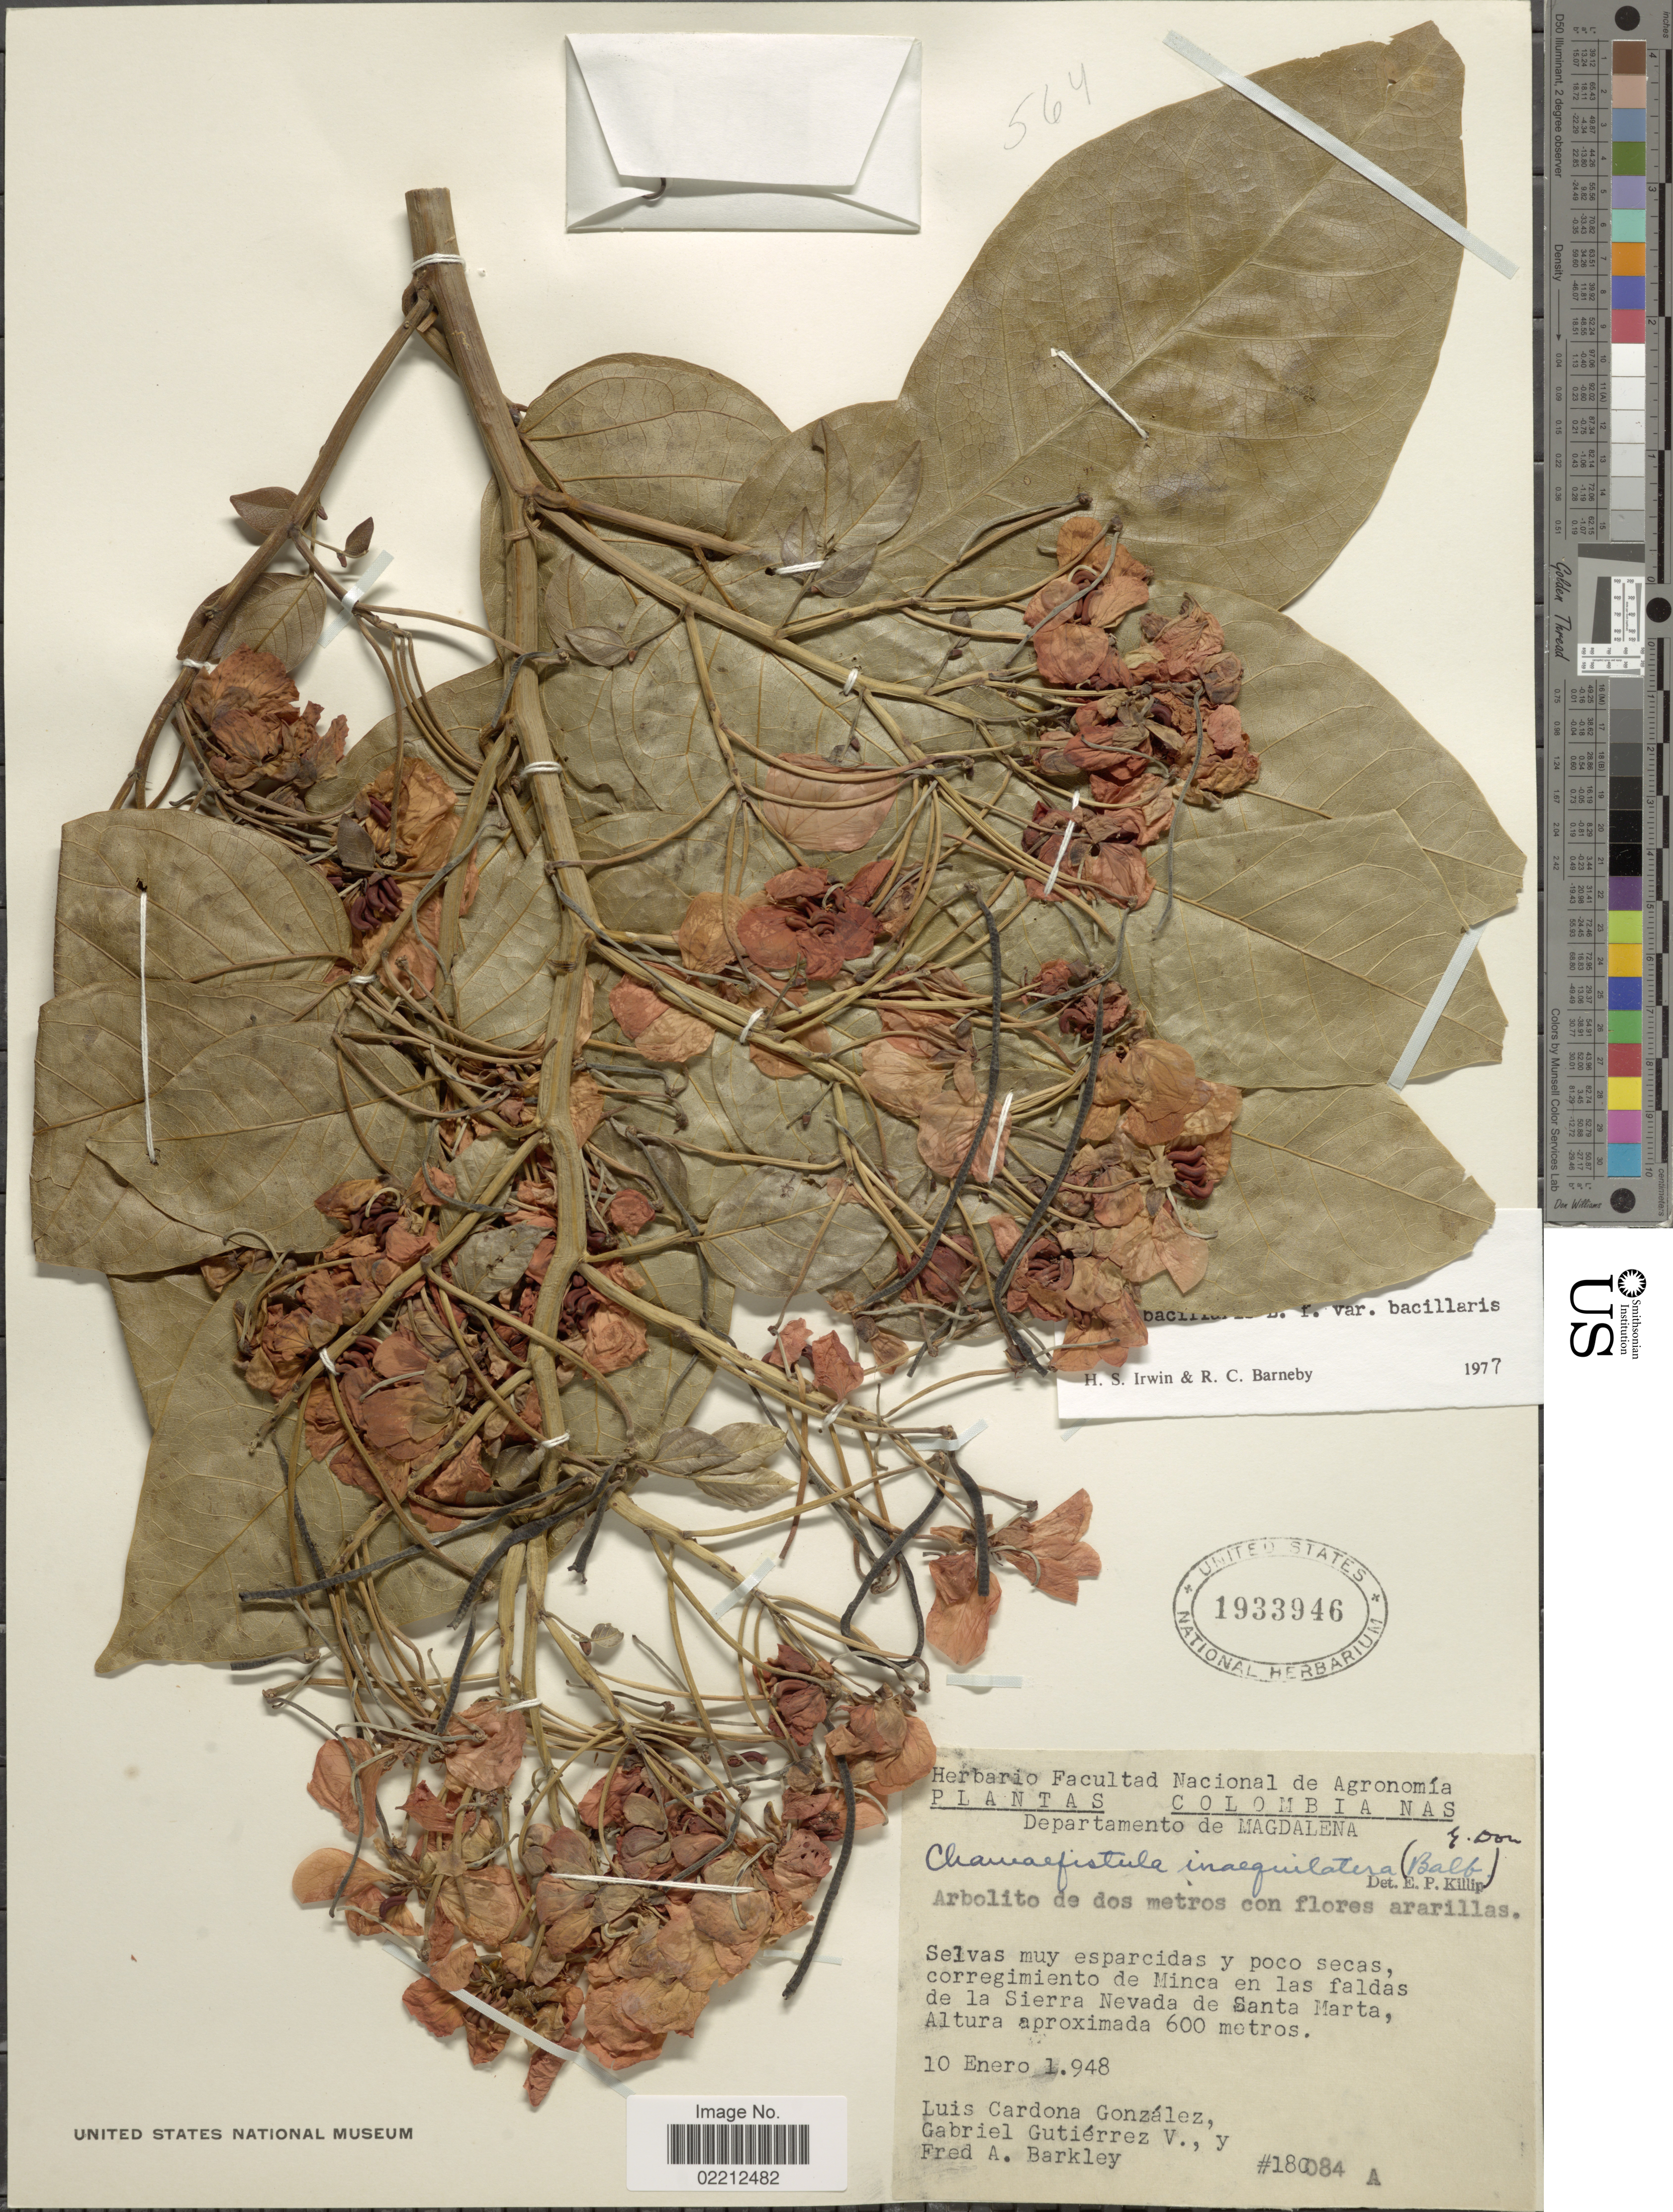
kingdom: Plantae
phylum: Tracheophyta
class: Magnoliopsida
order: Fabales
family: Fabaceae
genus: Senna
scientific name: Senna bacillaris var. bacillaris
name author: (L. f.) H.S. Irwin & Barneby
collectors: L. Cardona Gonzalez, G. Gutiérrez V. & F. A. Barkley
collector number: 180084A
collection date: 1948-01-10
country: Colombia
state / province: Magdalena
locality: Departamento de Magdalena. En las faldas de la Sierra Nevad de Santa Marta.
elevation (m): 600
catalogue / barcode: US 1933946